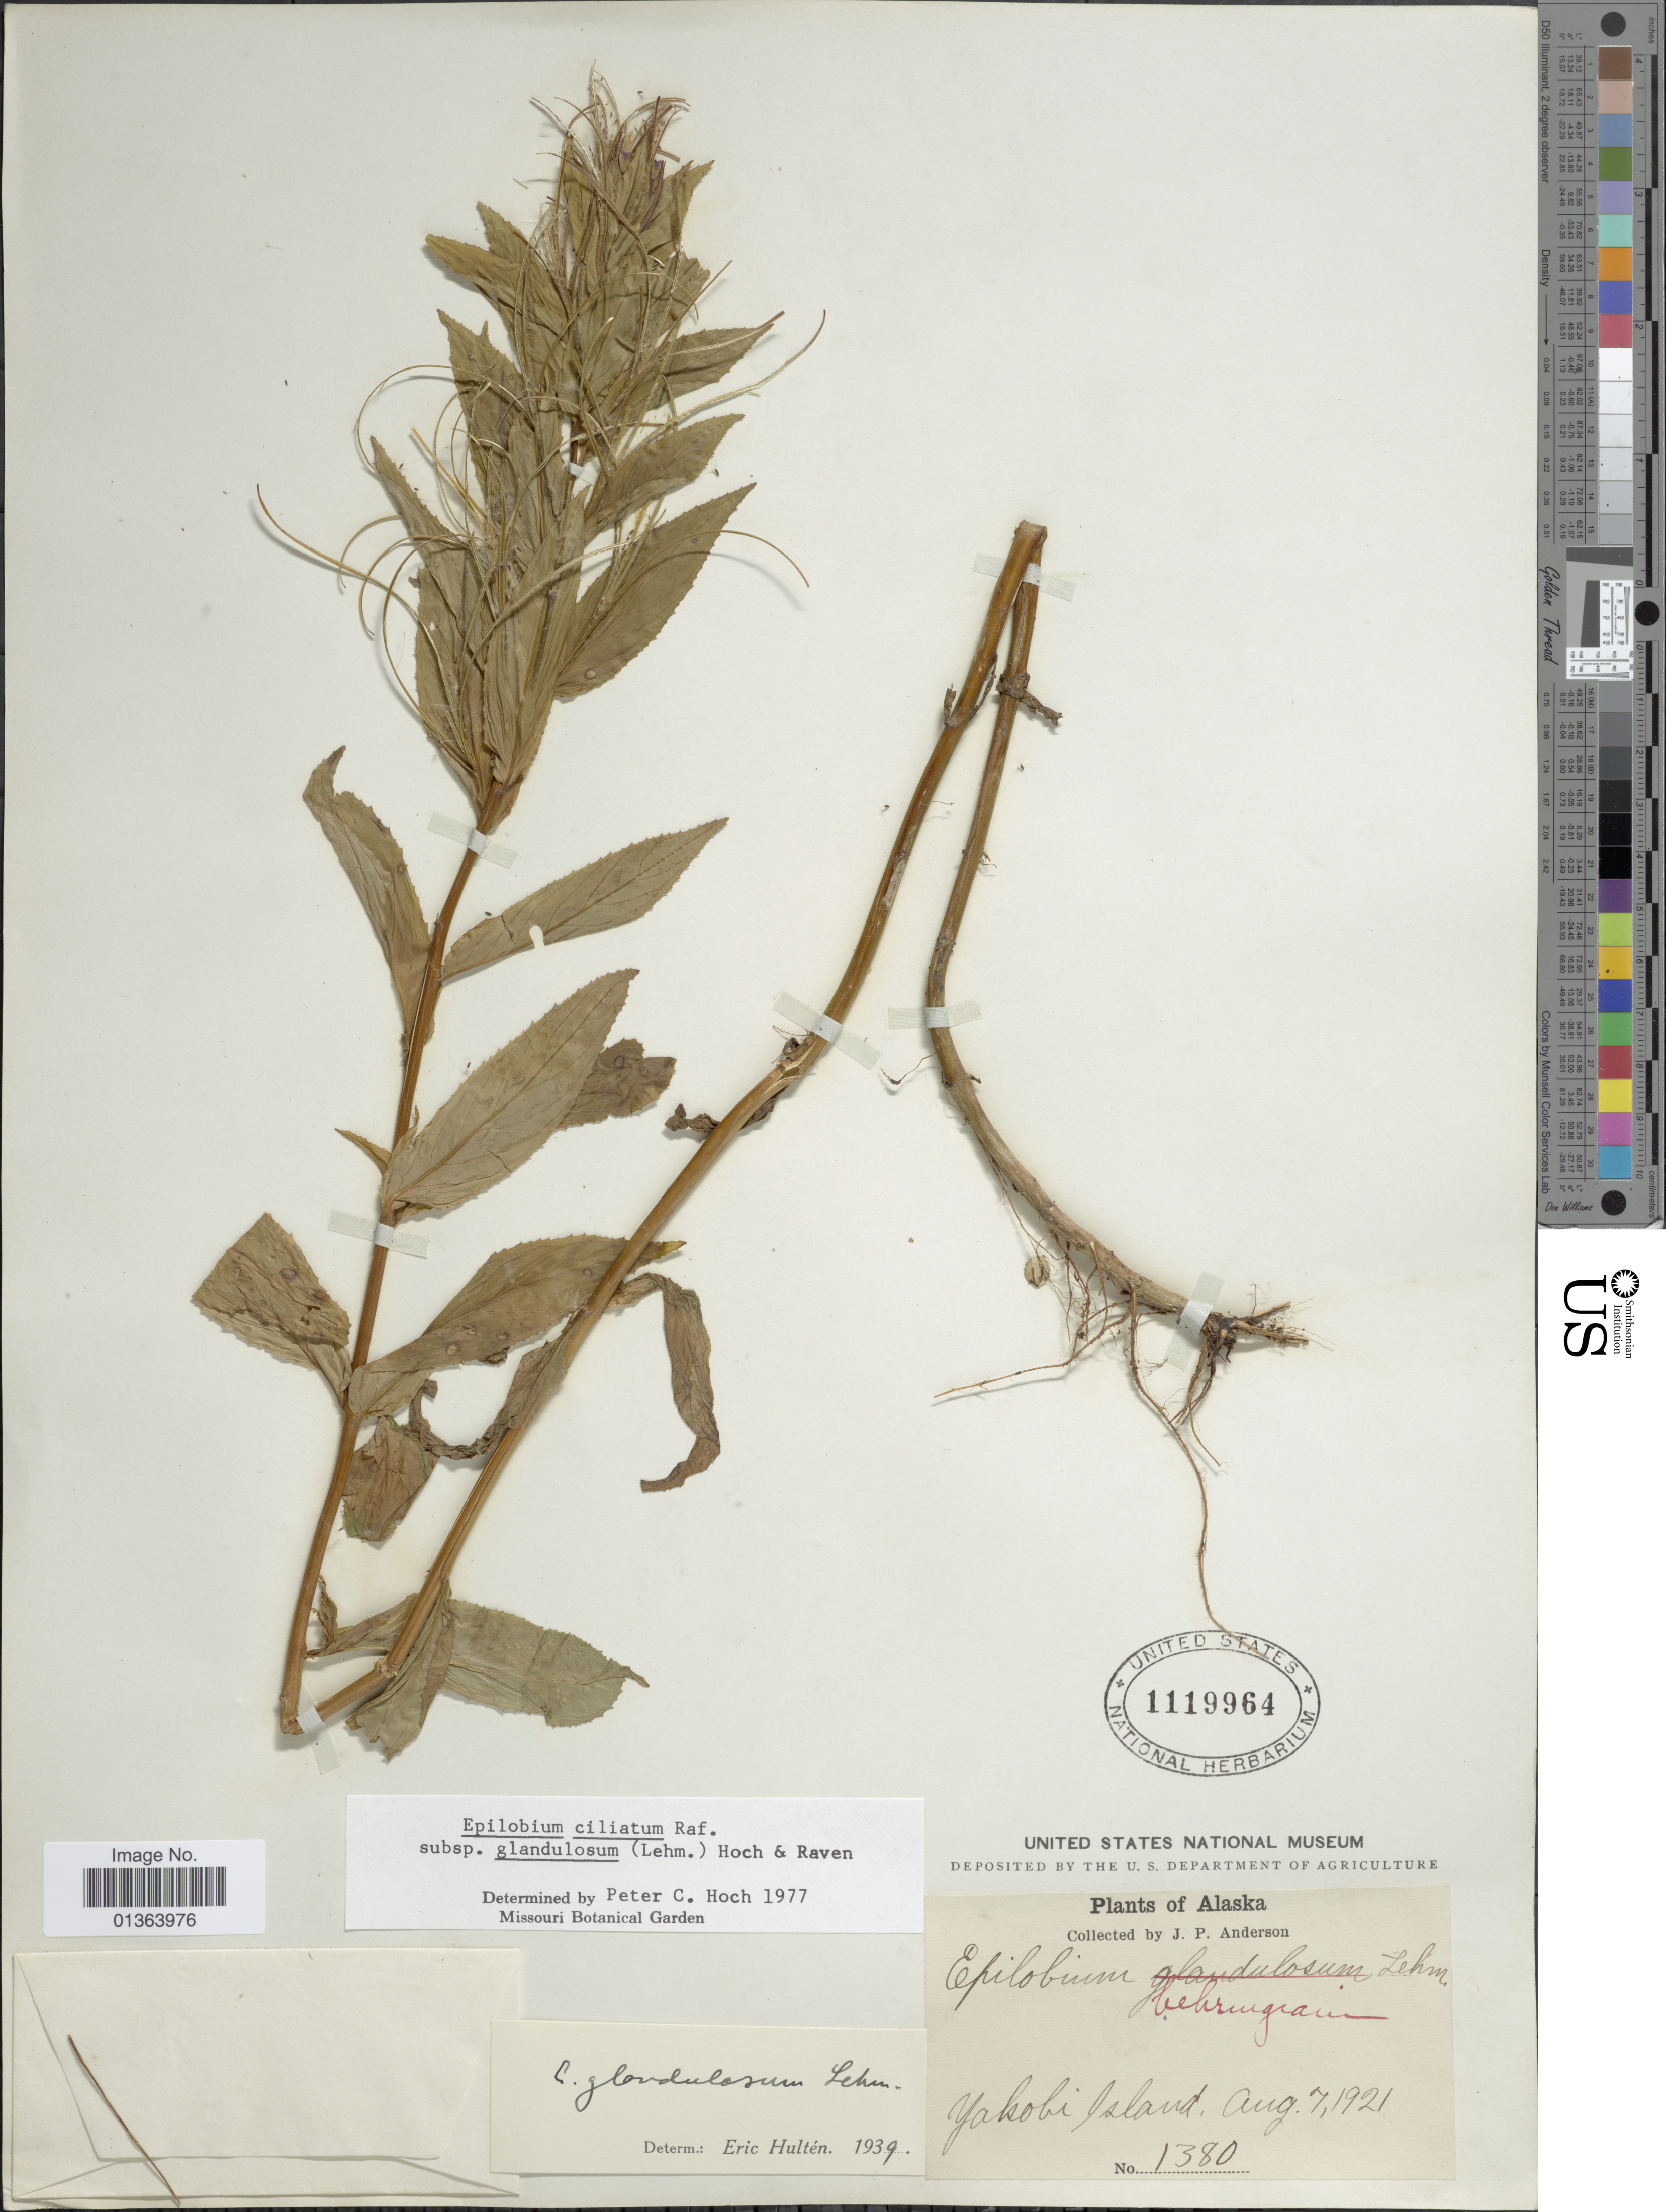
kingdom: Plantae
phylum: Tracheophyta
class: Magnoliopsida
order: Myrtales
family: Onagraceae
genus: Epilobium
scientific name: Epilobium ciliatum subsp. glandulosum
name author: (Lehm.) Hoch & P.H. Raven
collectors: J. P. Anderson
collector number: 1380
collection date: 1921-08-07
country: United States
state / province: Alaska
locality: Yakobi Island.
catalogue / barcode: US 1119964